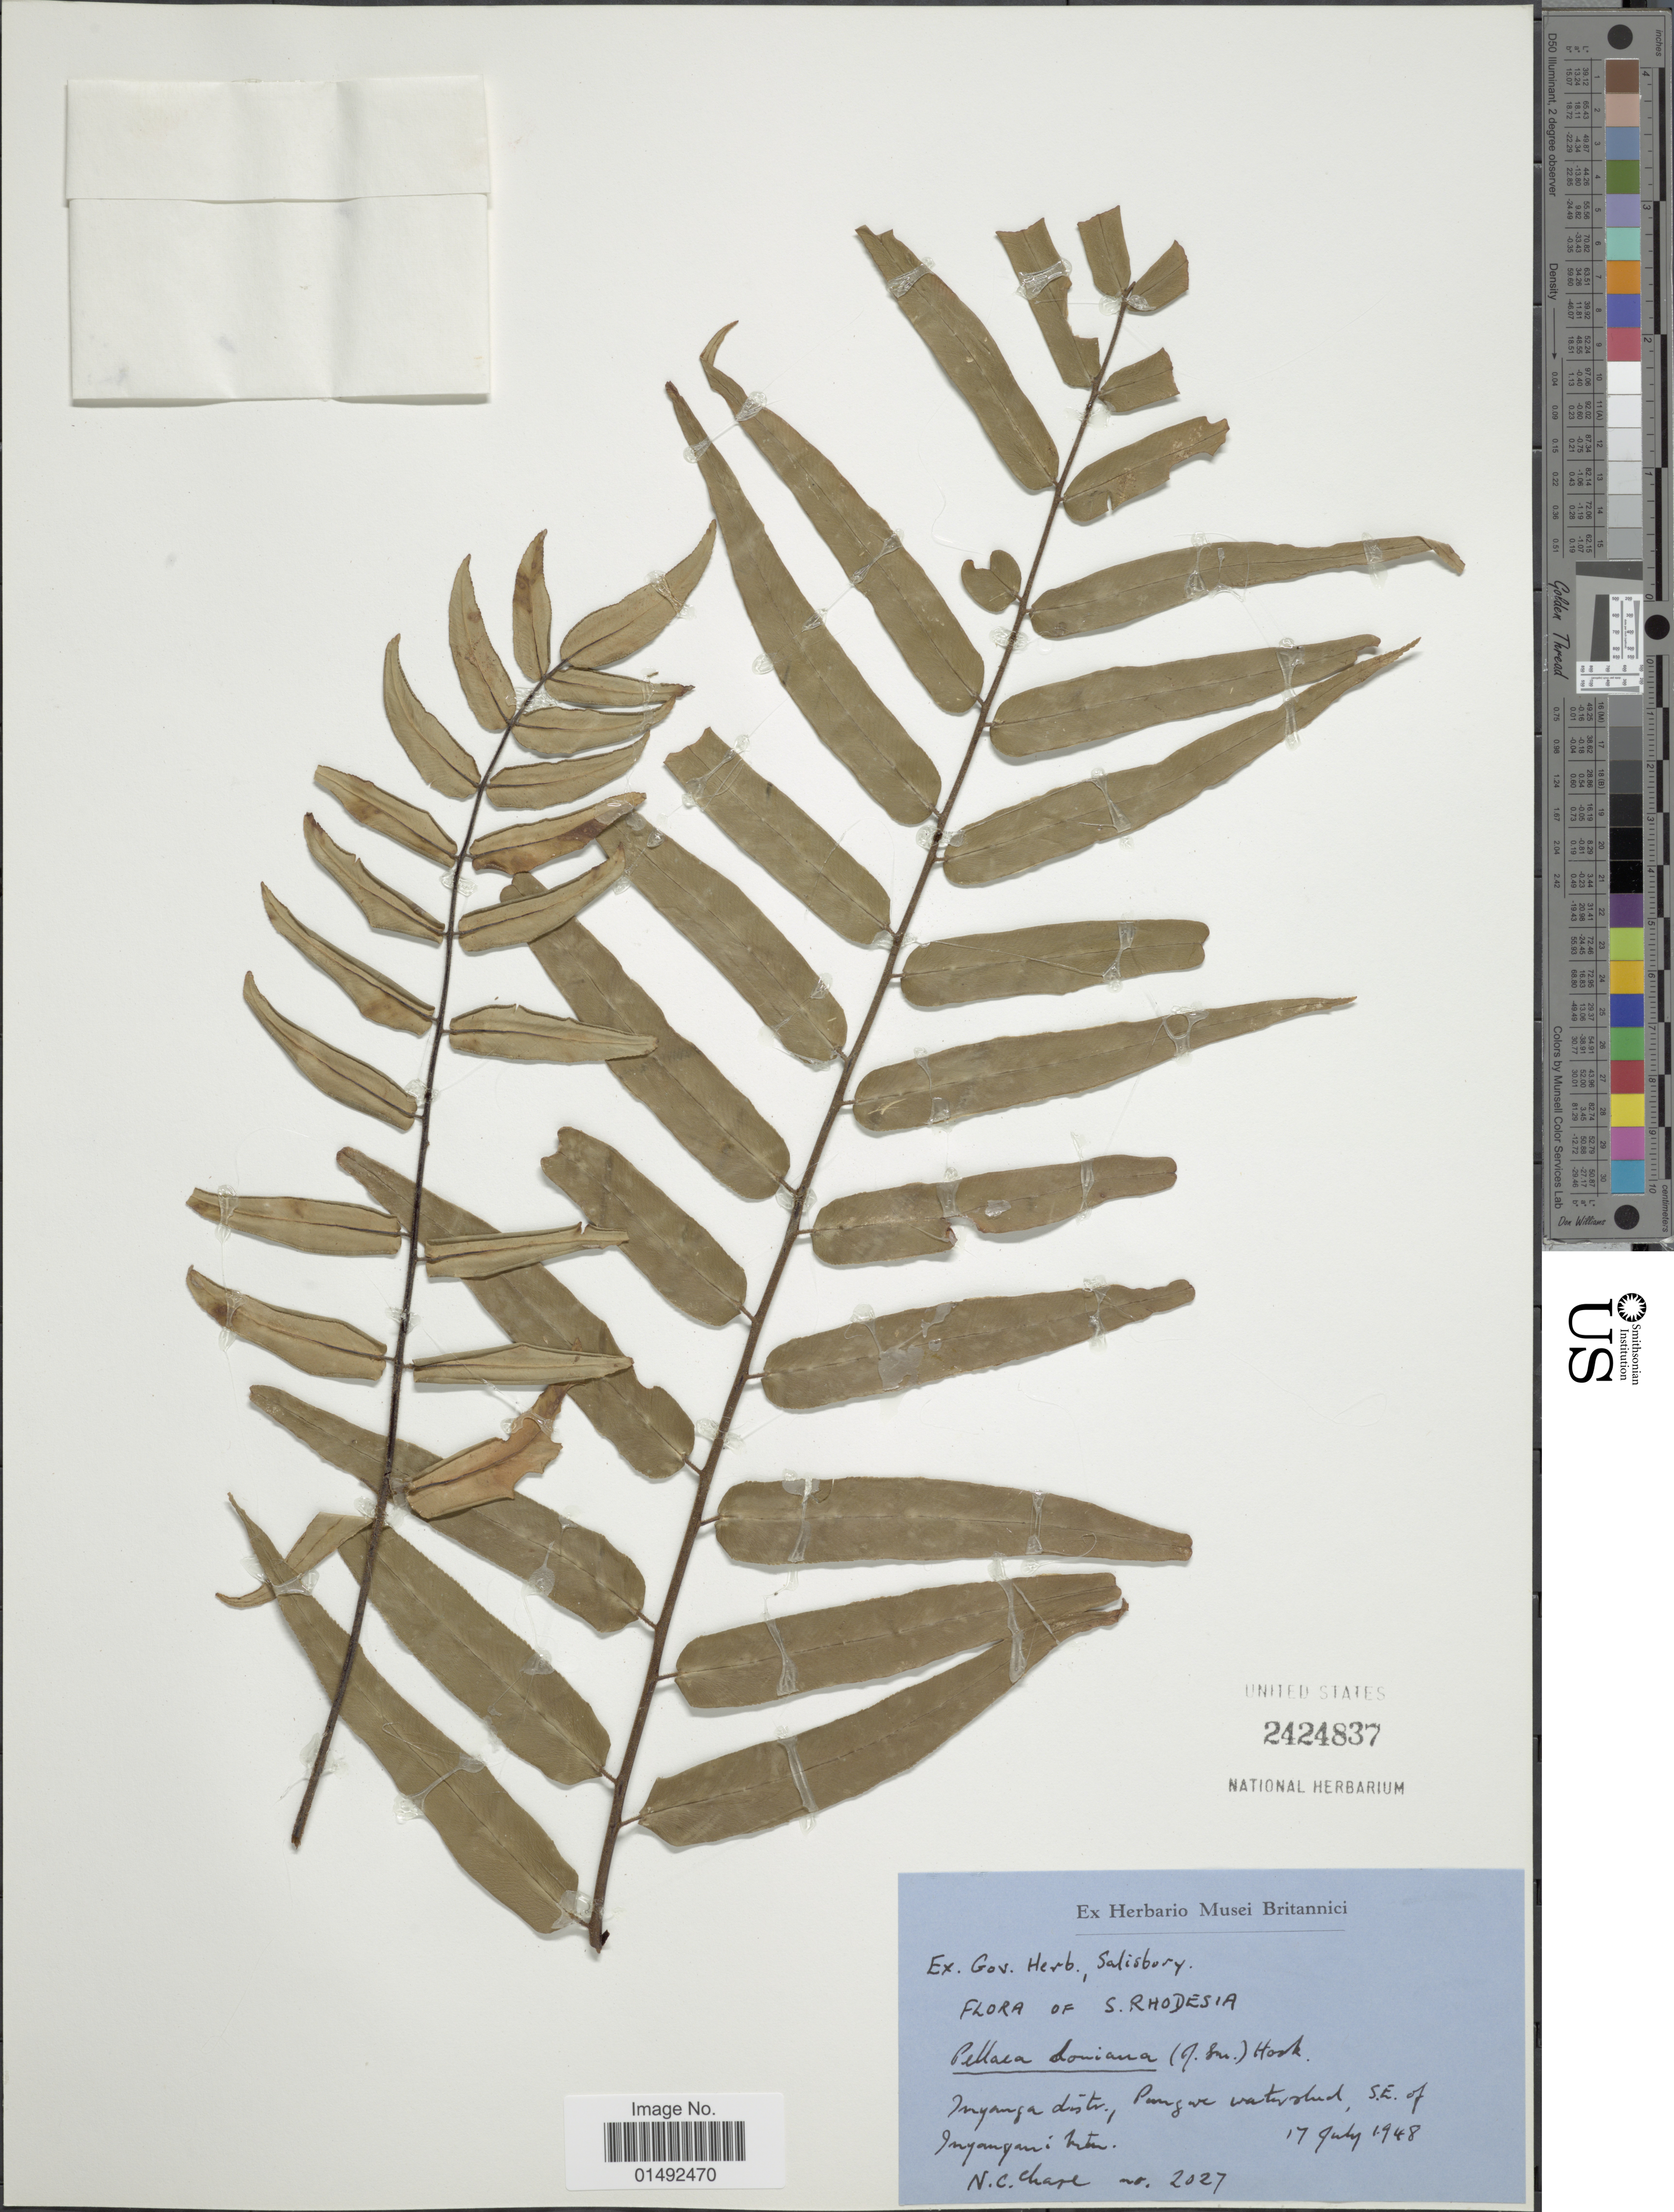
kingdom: Plantae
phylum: Tracheophyta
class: Polypodiopsida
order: Polypodiales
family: Pteridaceae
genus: Pellaea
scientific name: Pellaea doniana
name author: Hook.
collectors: N. C. Chase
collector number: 2027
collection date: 1948-07-17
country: Zimbabwe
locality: S.Rhodesia, Inyanga distr., Pangwe watershed, S.E. of Inyanyan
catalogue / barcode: US 2424837